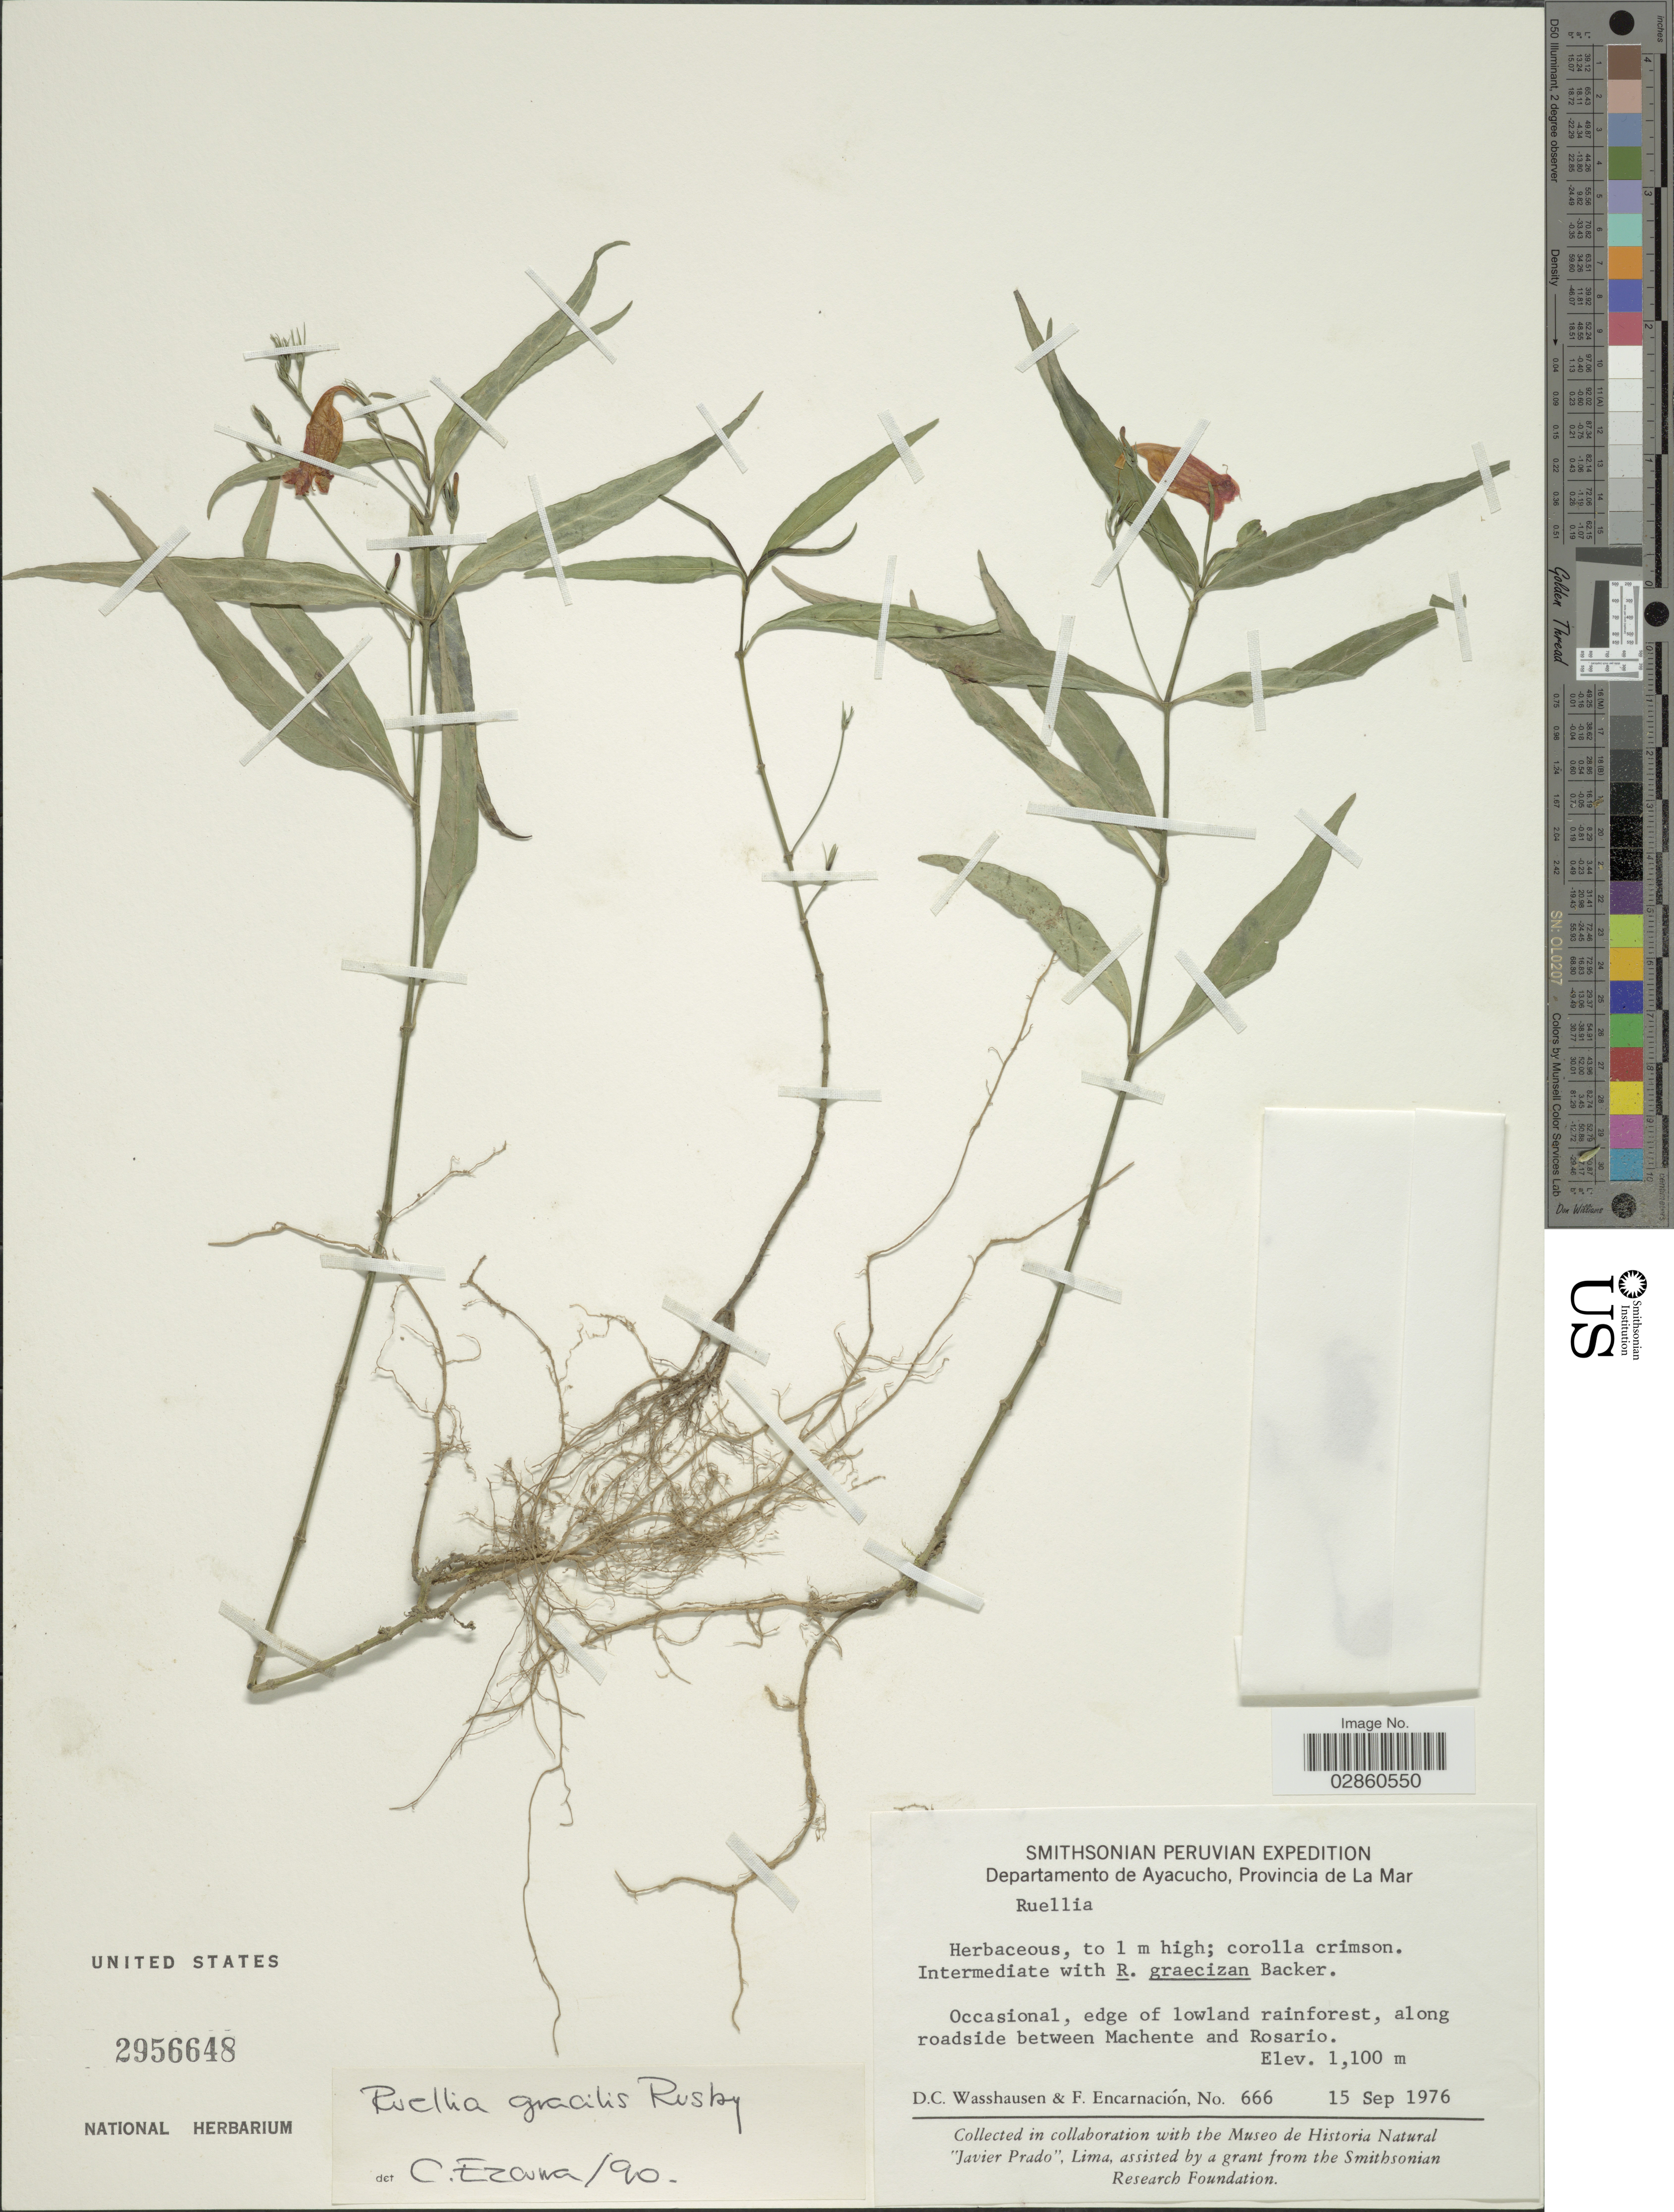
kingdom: Plantae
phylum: Tracheophyta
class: Magnoliopsida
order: Lamiales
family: Acanthaceae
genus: Ruellia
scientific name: Ruellia gracilis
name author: Rusby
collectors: D. C. Wasshausen & F. Encarnación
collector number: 666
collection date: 1976-09-15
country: Peru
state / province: Ayacucho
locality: Departamento de Ayacucho, Provincia de La Mar. Occasional, edge of lowland rainforest, along roadside between Machente and Rosario.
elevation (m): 1100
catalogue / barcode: US 2956648